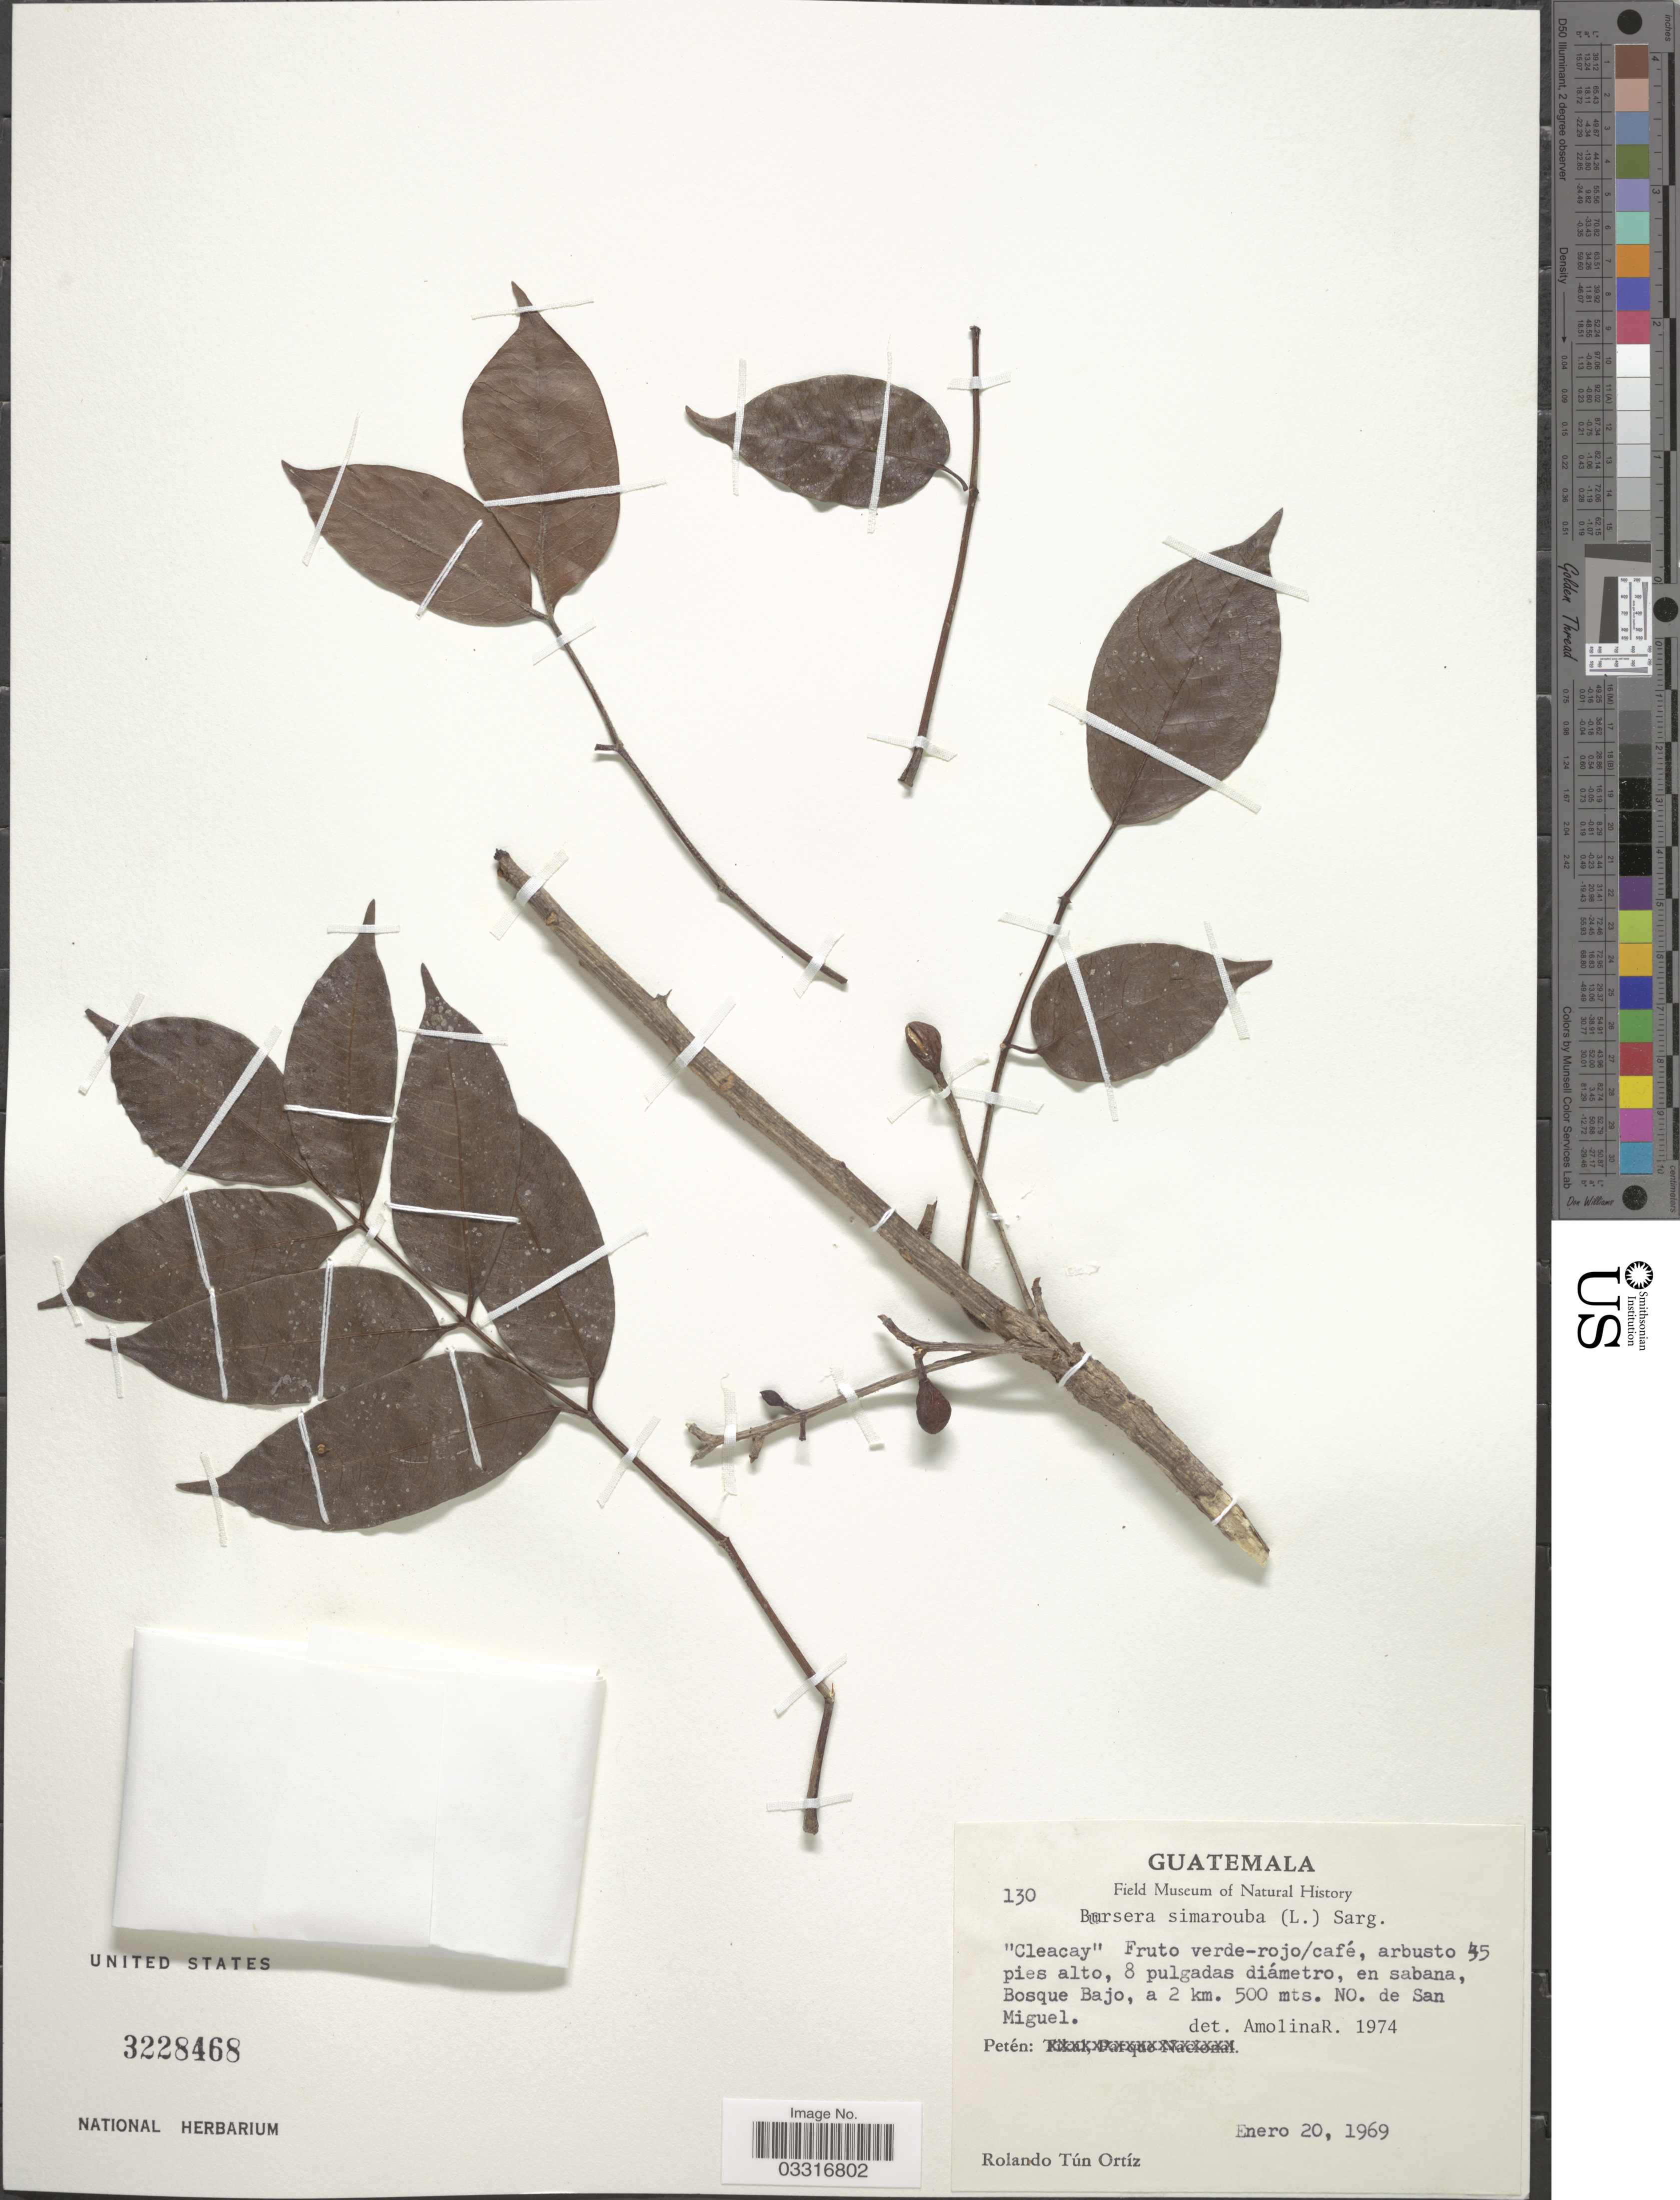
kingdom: Plantae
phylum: Tracheophyta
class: Magnoliopsida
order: Sapindales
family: Burseraceae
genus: Bursera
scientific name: Bursera simaruba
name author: (L.) Sarg.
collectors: R. T. Ortíz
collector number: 130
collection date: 1969-01-20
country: Guatemala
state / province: El Petén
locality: A 2 km. 500 mts. NO. de San Miguel.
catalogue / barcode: US 3228468